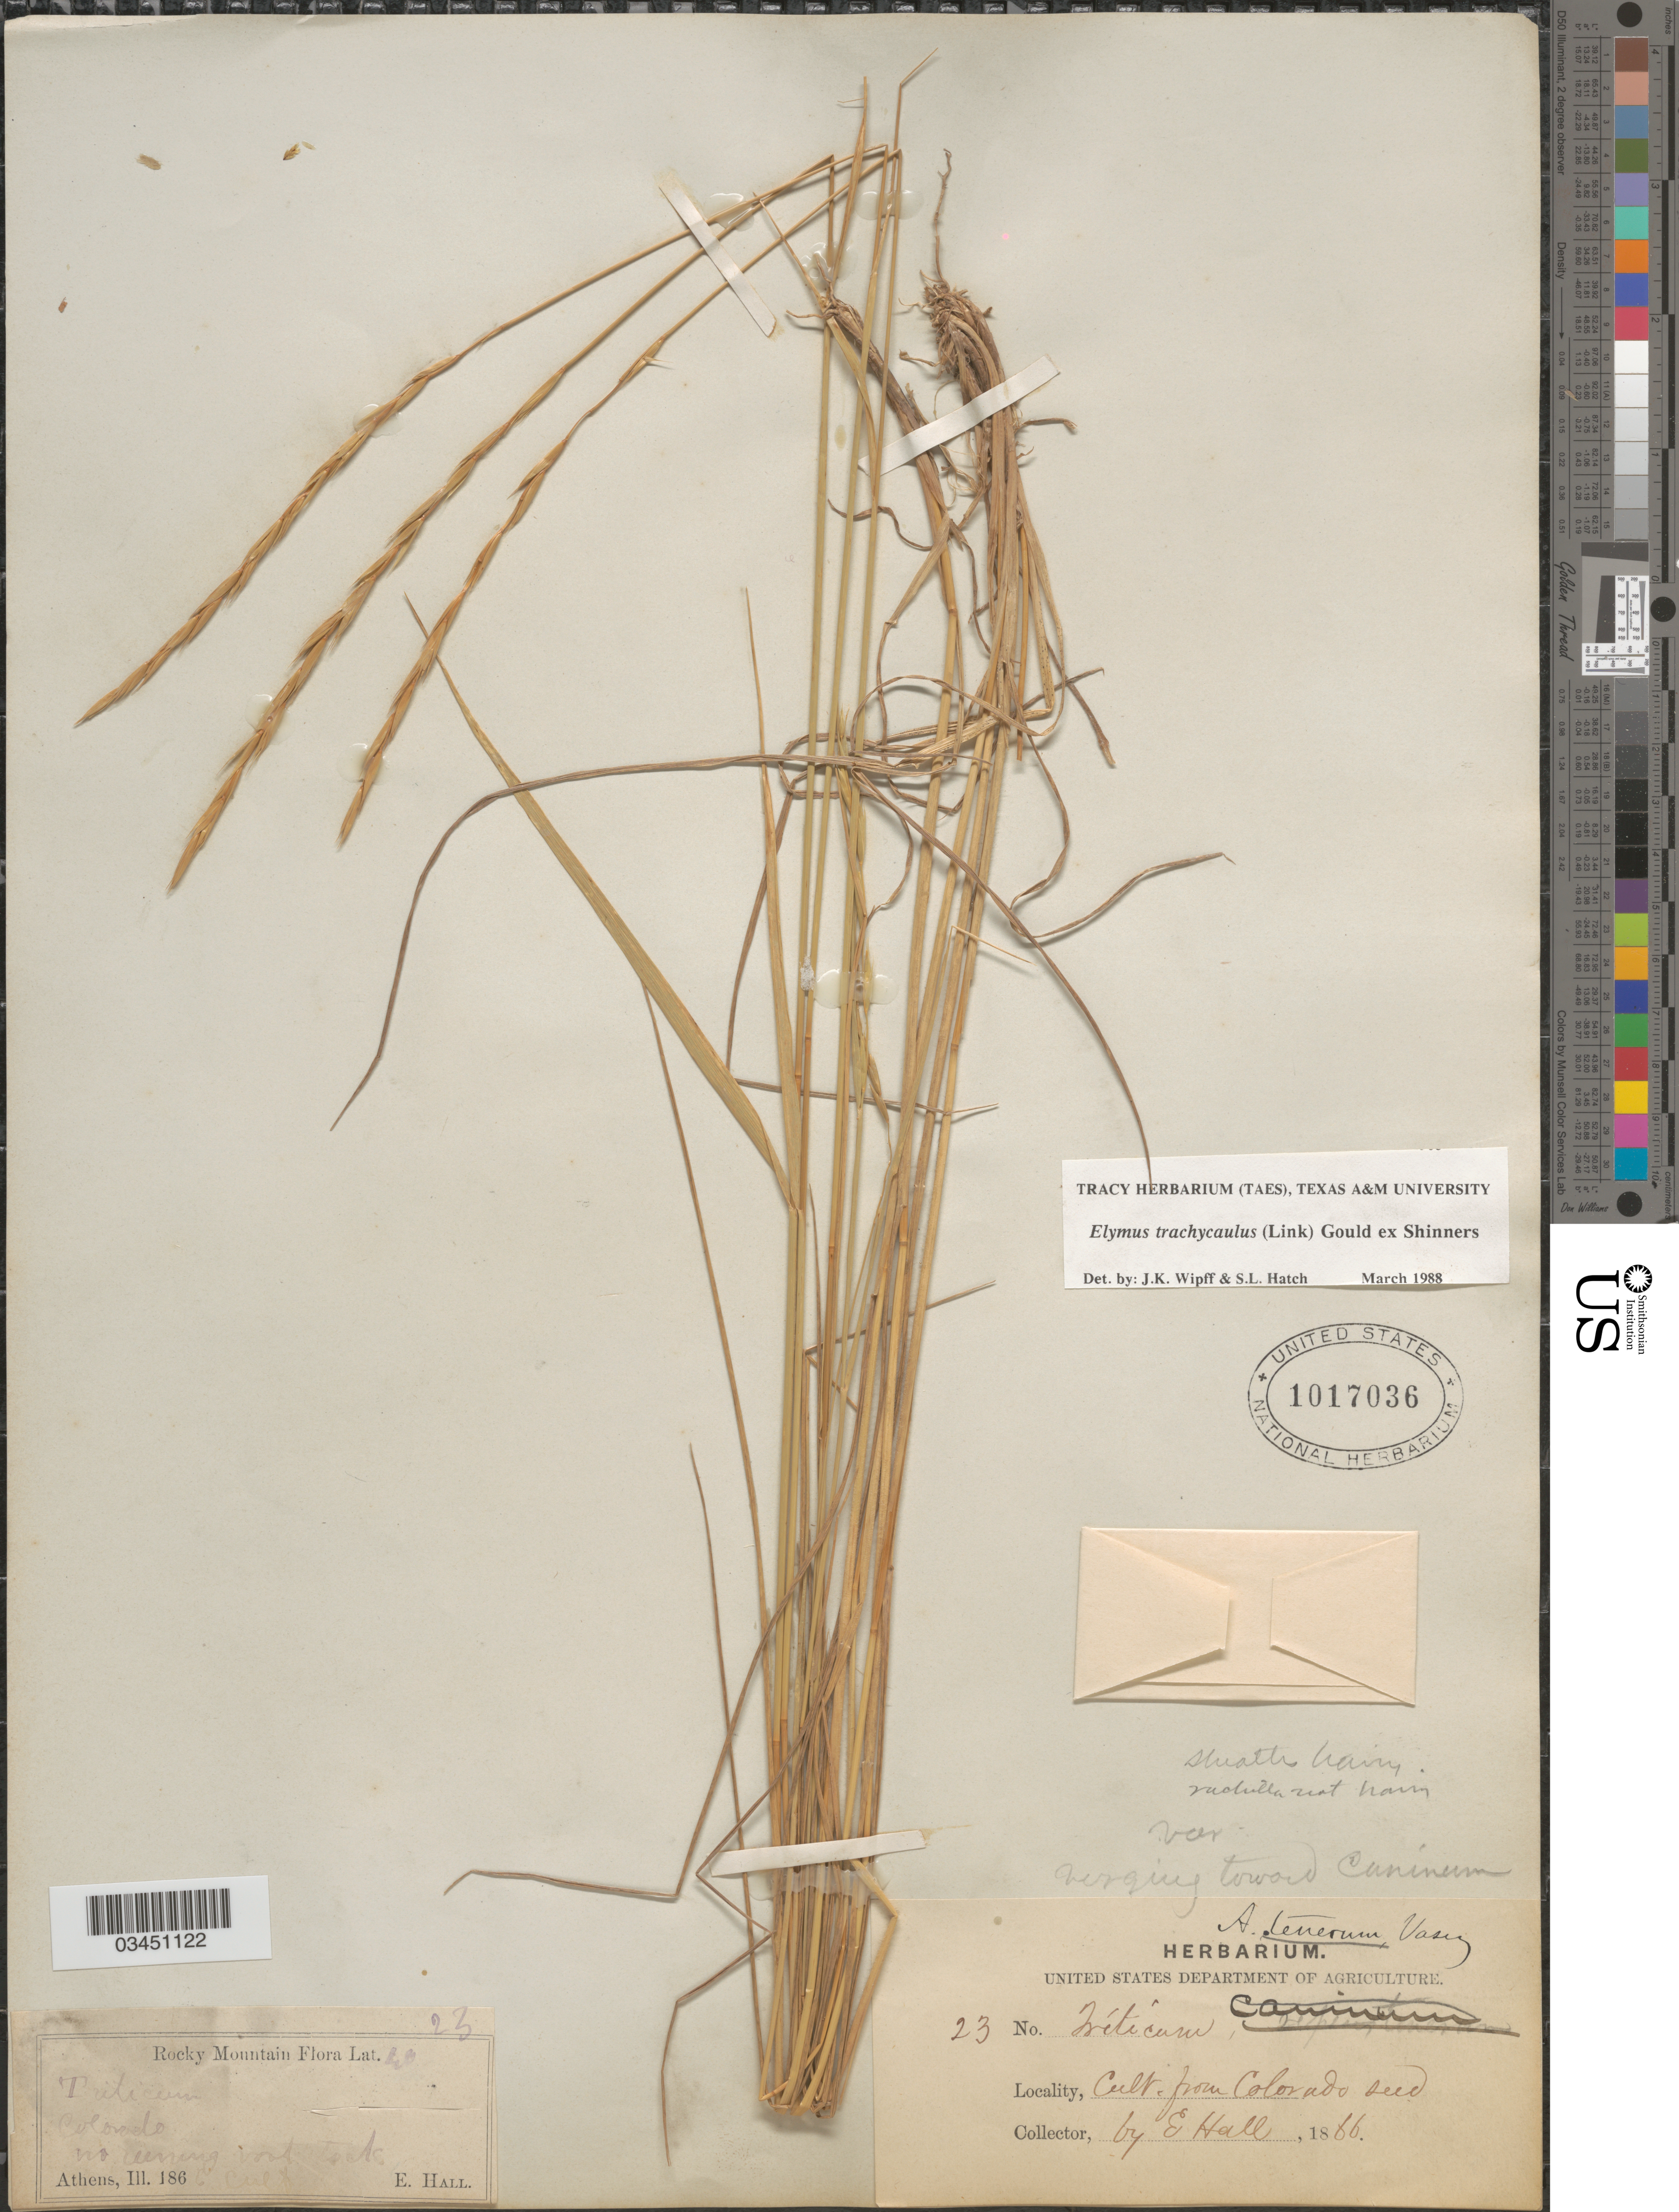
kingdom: Plantae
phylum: Tracheophyta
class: Liliopsida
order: Poales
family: Poaceae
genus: Elymus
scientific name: Elymus trachycaulus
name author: (Link) Gould ex Shinners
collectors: E. Hall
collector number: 23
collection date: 1866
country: United States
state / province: Colorado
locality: Rocky Mountain.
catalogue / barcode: US 1017036